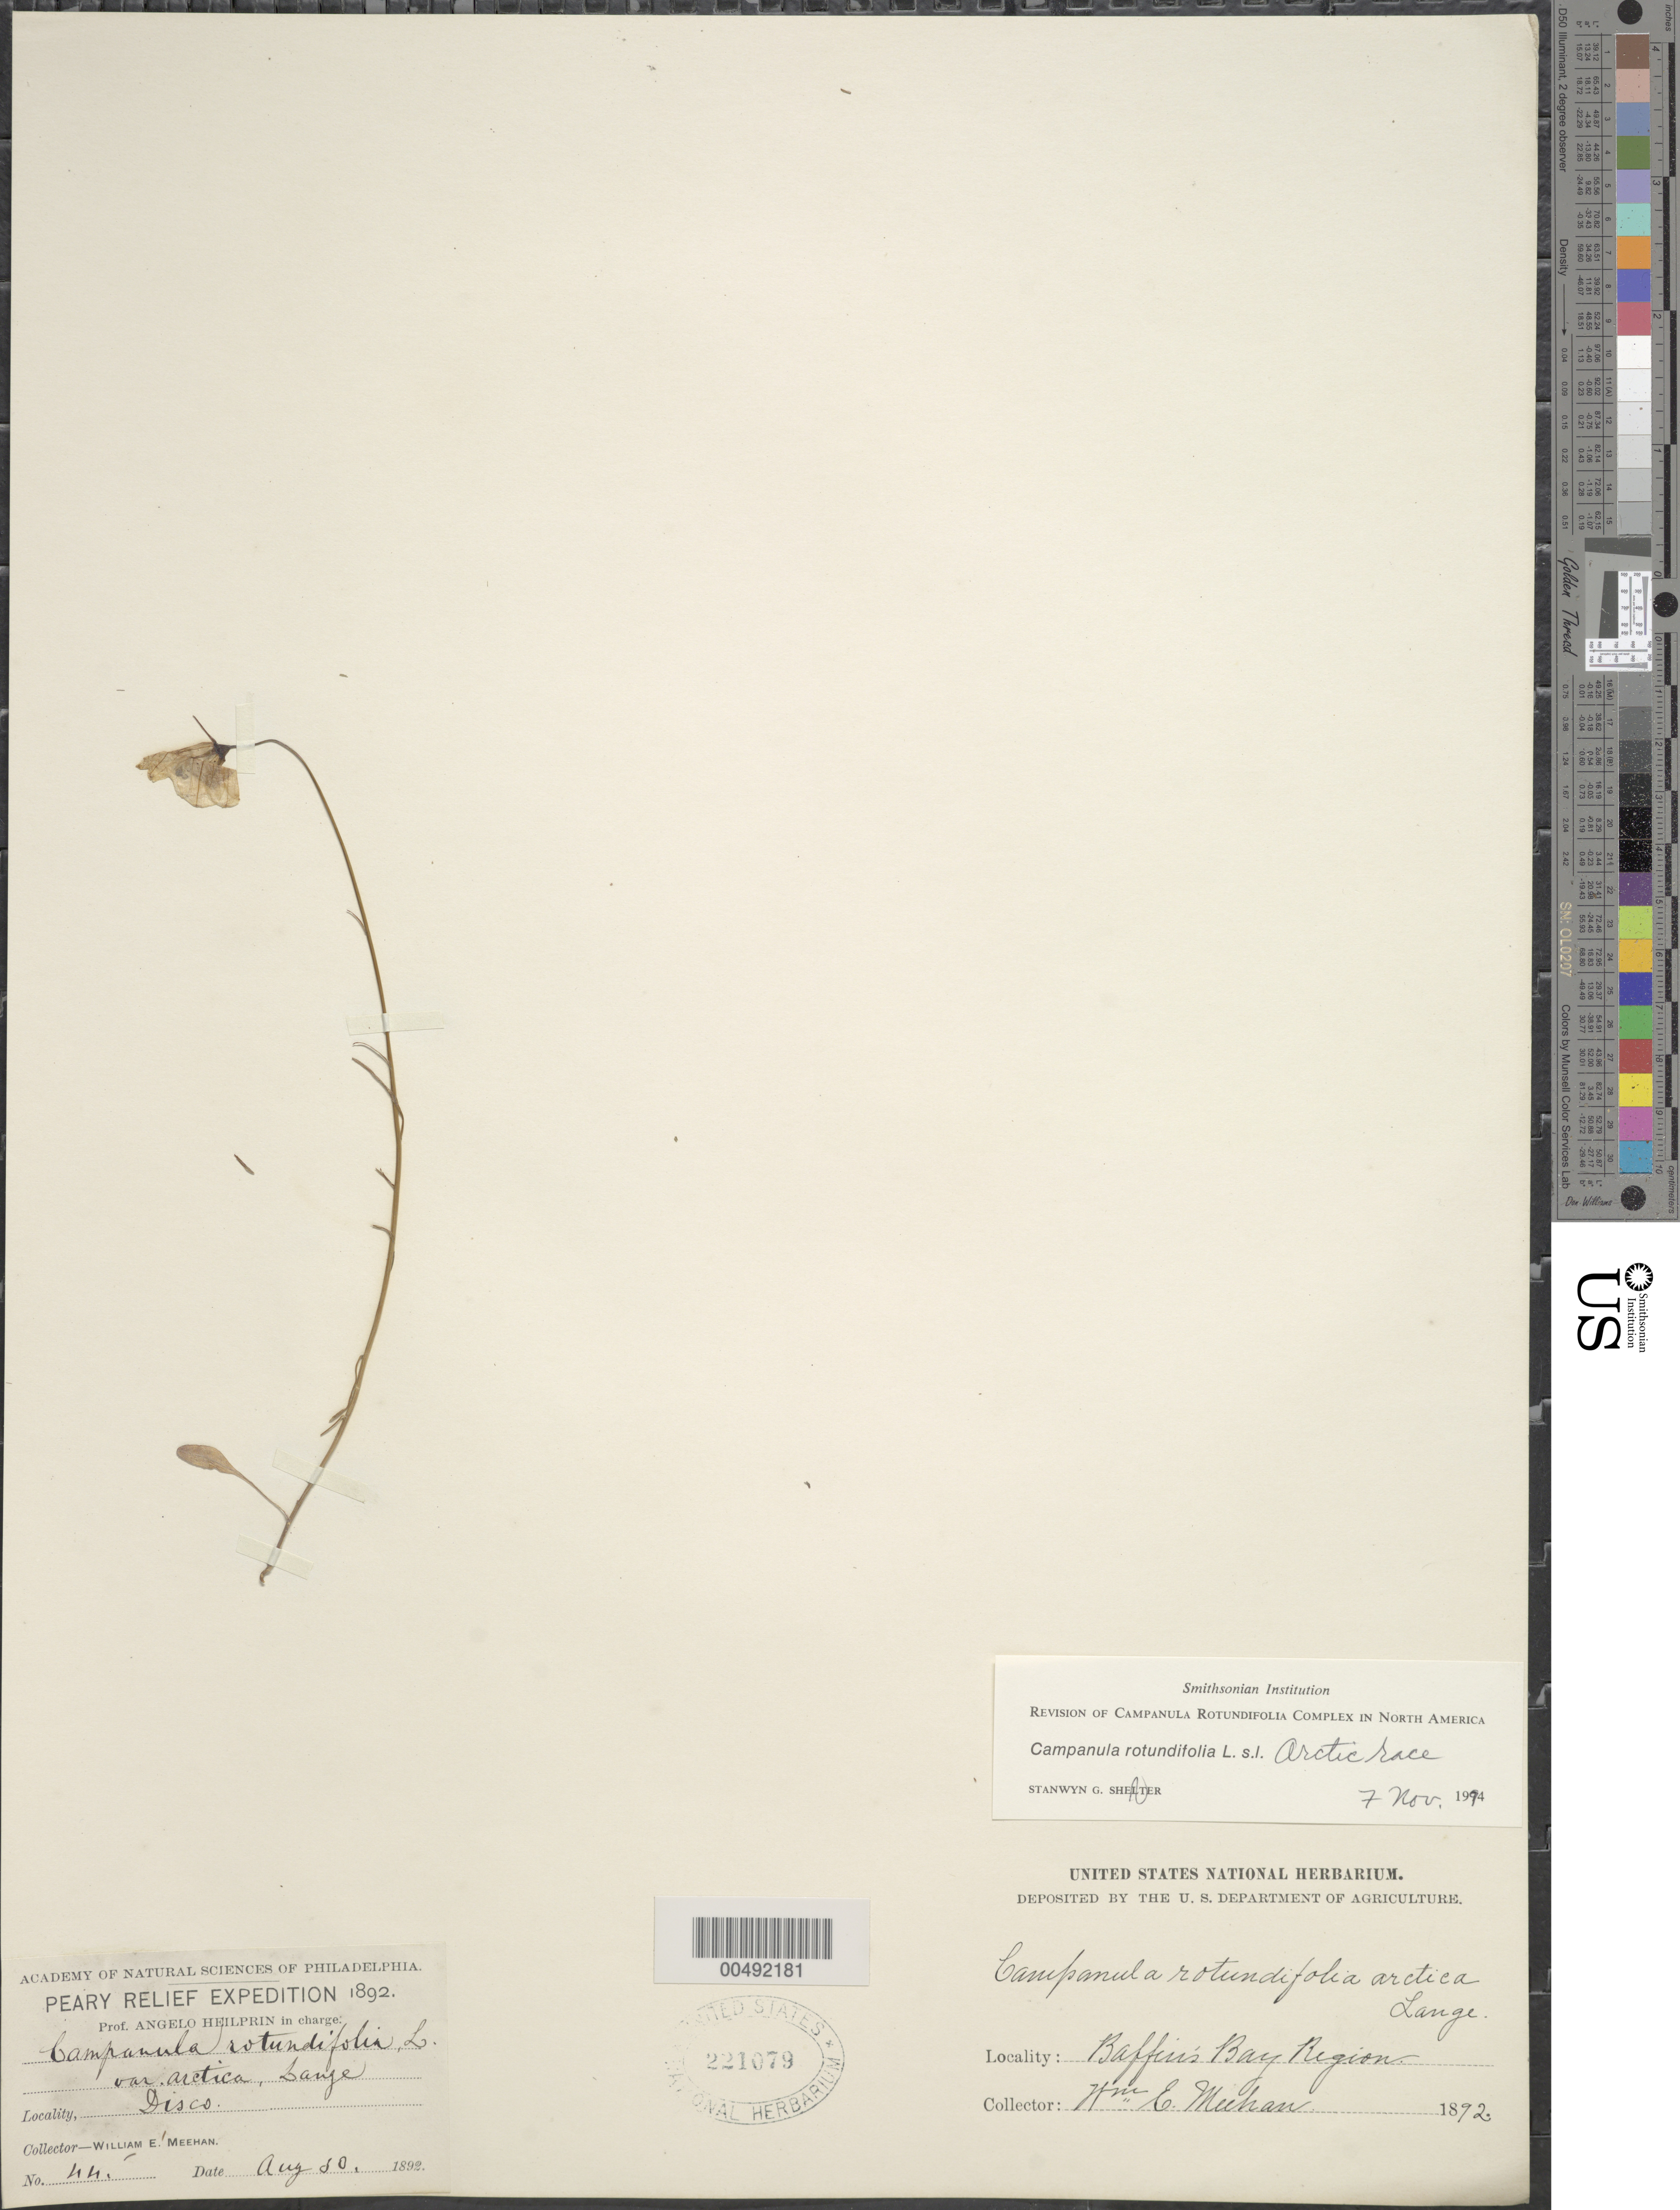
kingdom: Plantae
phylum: Tracheophyta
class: Magnoliopsida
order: Asterales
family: Campanulaceae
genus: Campanula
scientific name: Campanula rotundifolia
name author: L.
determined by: Shetler, Stanwyn G., (US), NMNH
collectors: W. Meehan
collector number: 44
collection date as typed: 30 Aug 1892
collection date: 1892-08-30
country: Greenland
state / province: Vestgrønland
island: Disko Island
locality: Baffin Bay, Disco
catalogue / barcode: US 221079